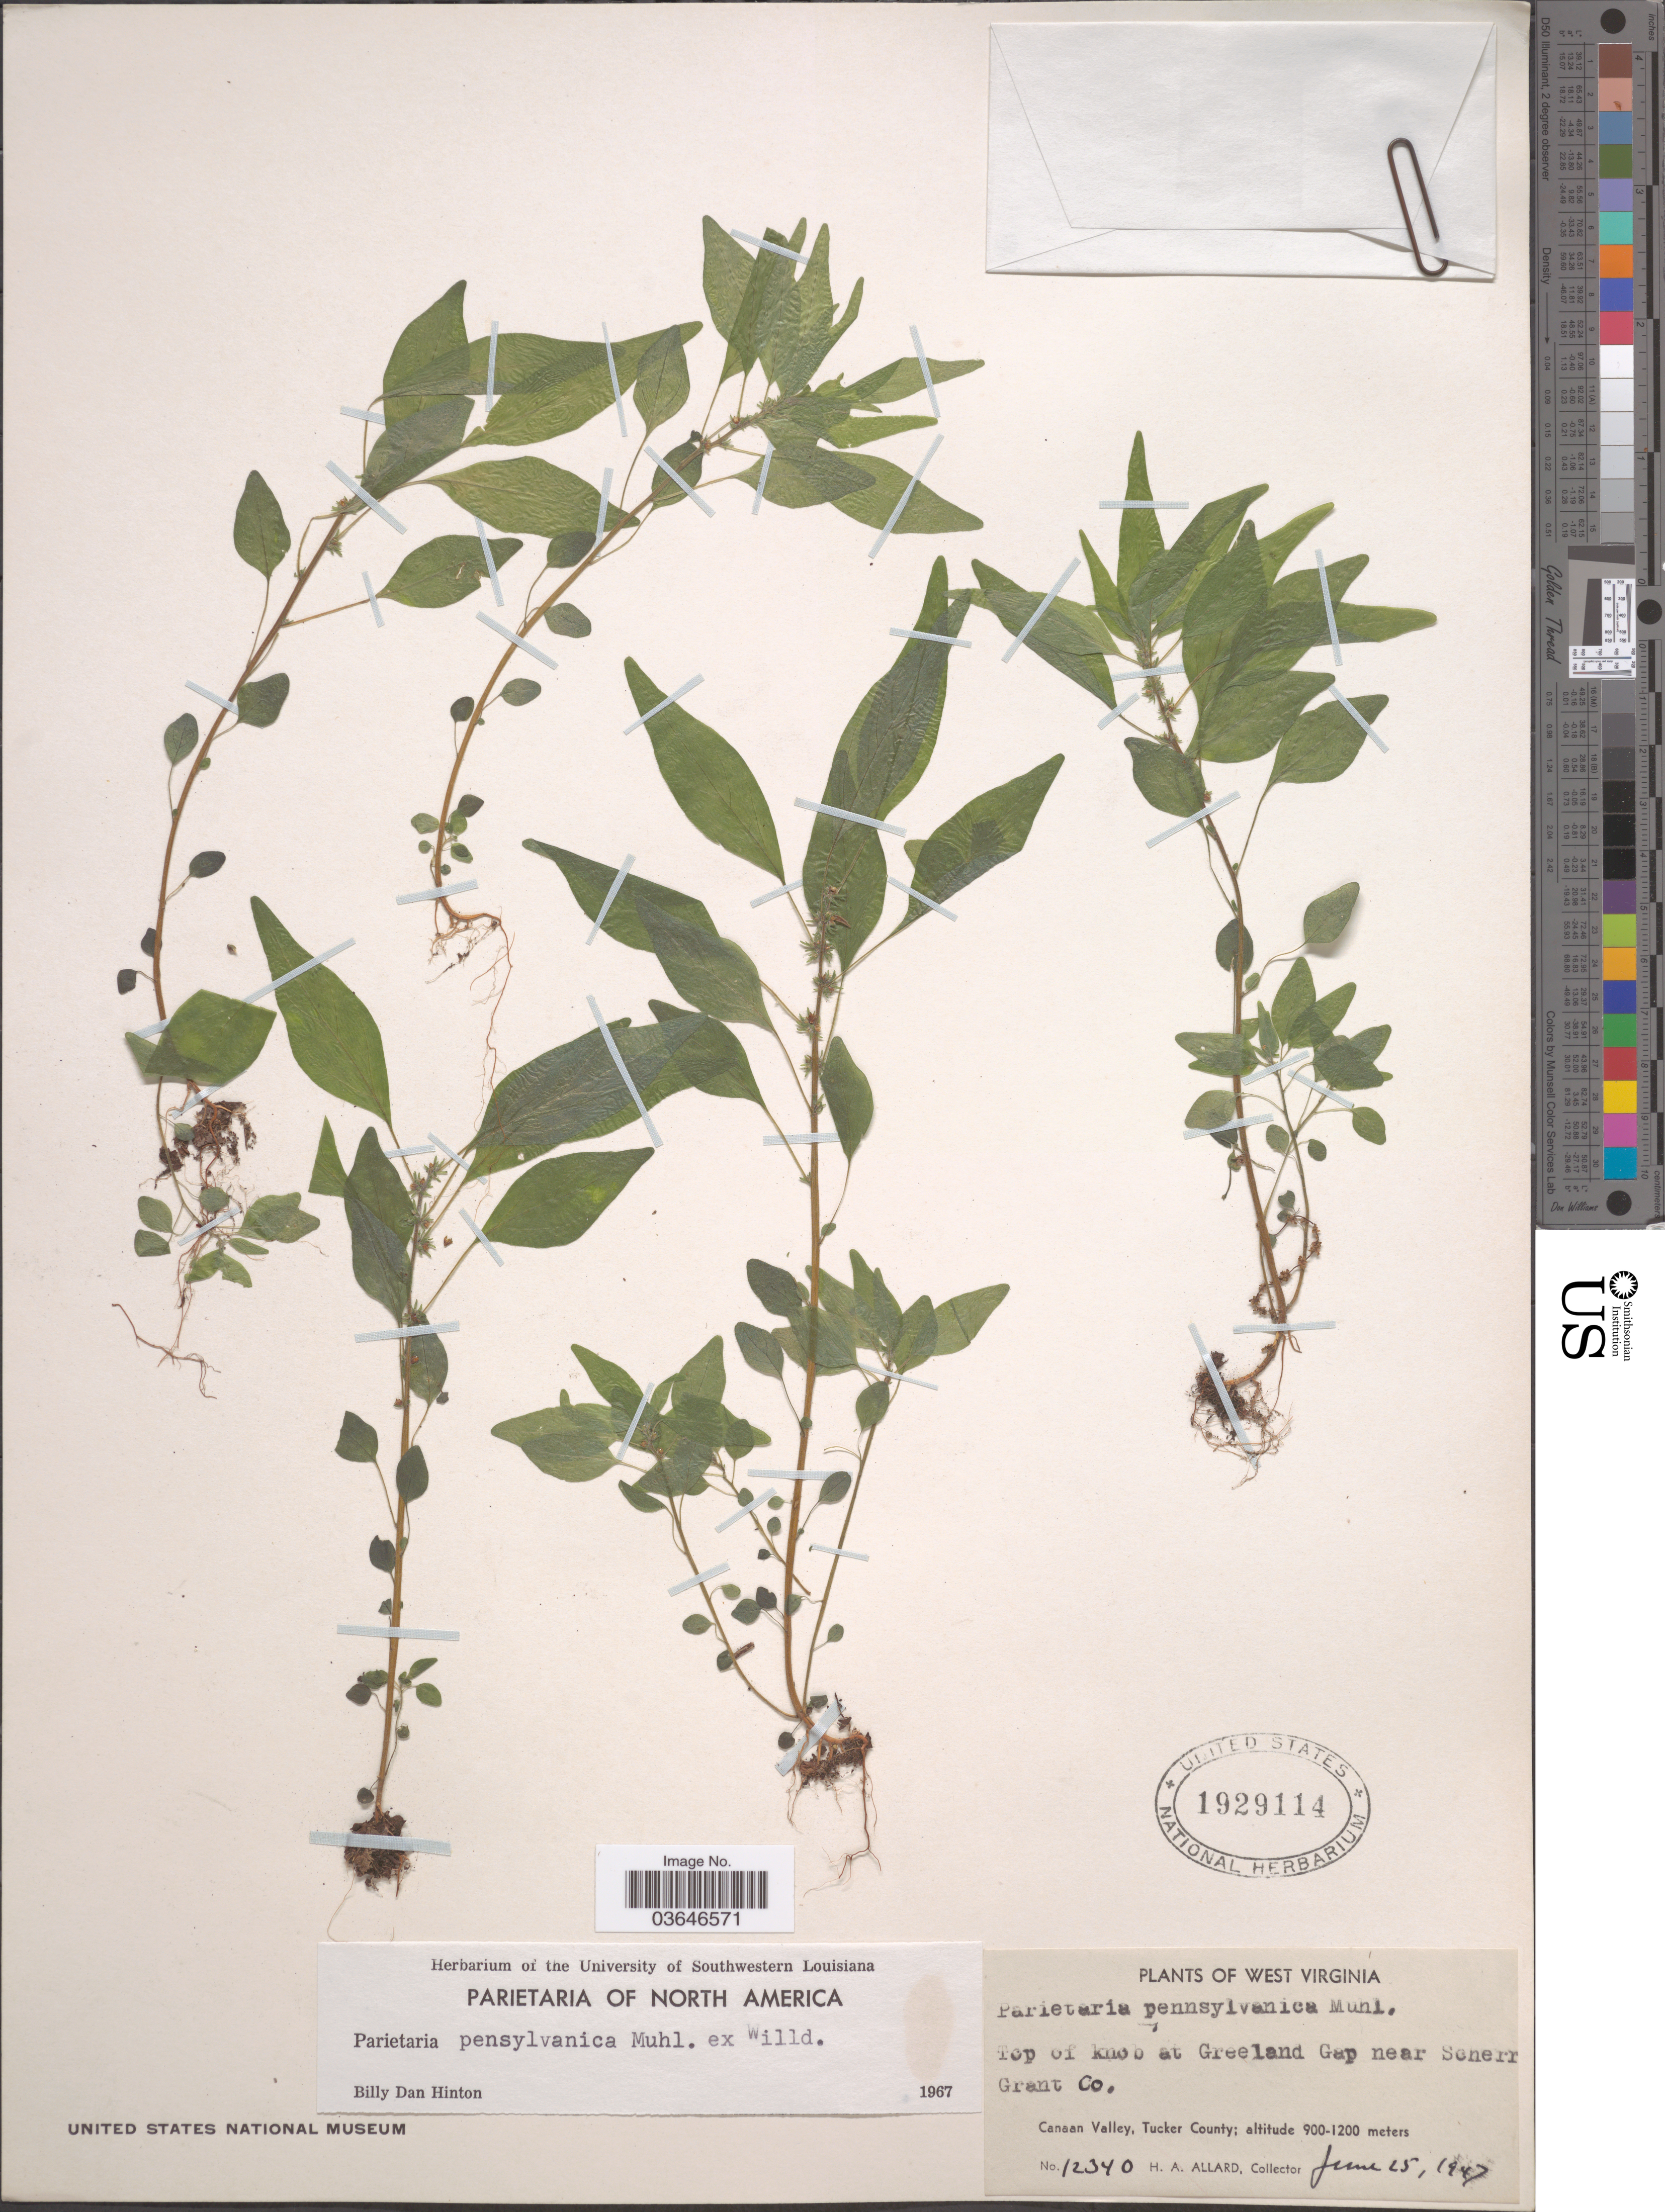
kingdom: Plantae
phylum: Tracheophyta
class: Magnoliopsida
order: Rosales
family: Urticaceae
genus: Parietaria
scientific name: Parietaria pensylvanica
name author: Muhl. ex Willd.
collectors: H. A. Allard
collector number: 12340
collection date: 1947-06-25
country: United States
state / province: West Virginia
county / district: Tucker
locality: Top of knob at Greeland Gap near Scherr Grant Co. Canaan Valley, Tucker County.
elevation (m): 900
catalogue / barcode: US 1929114